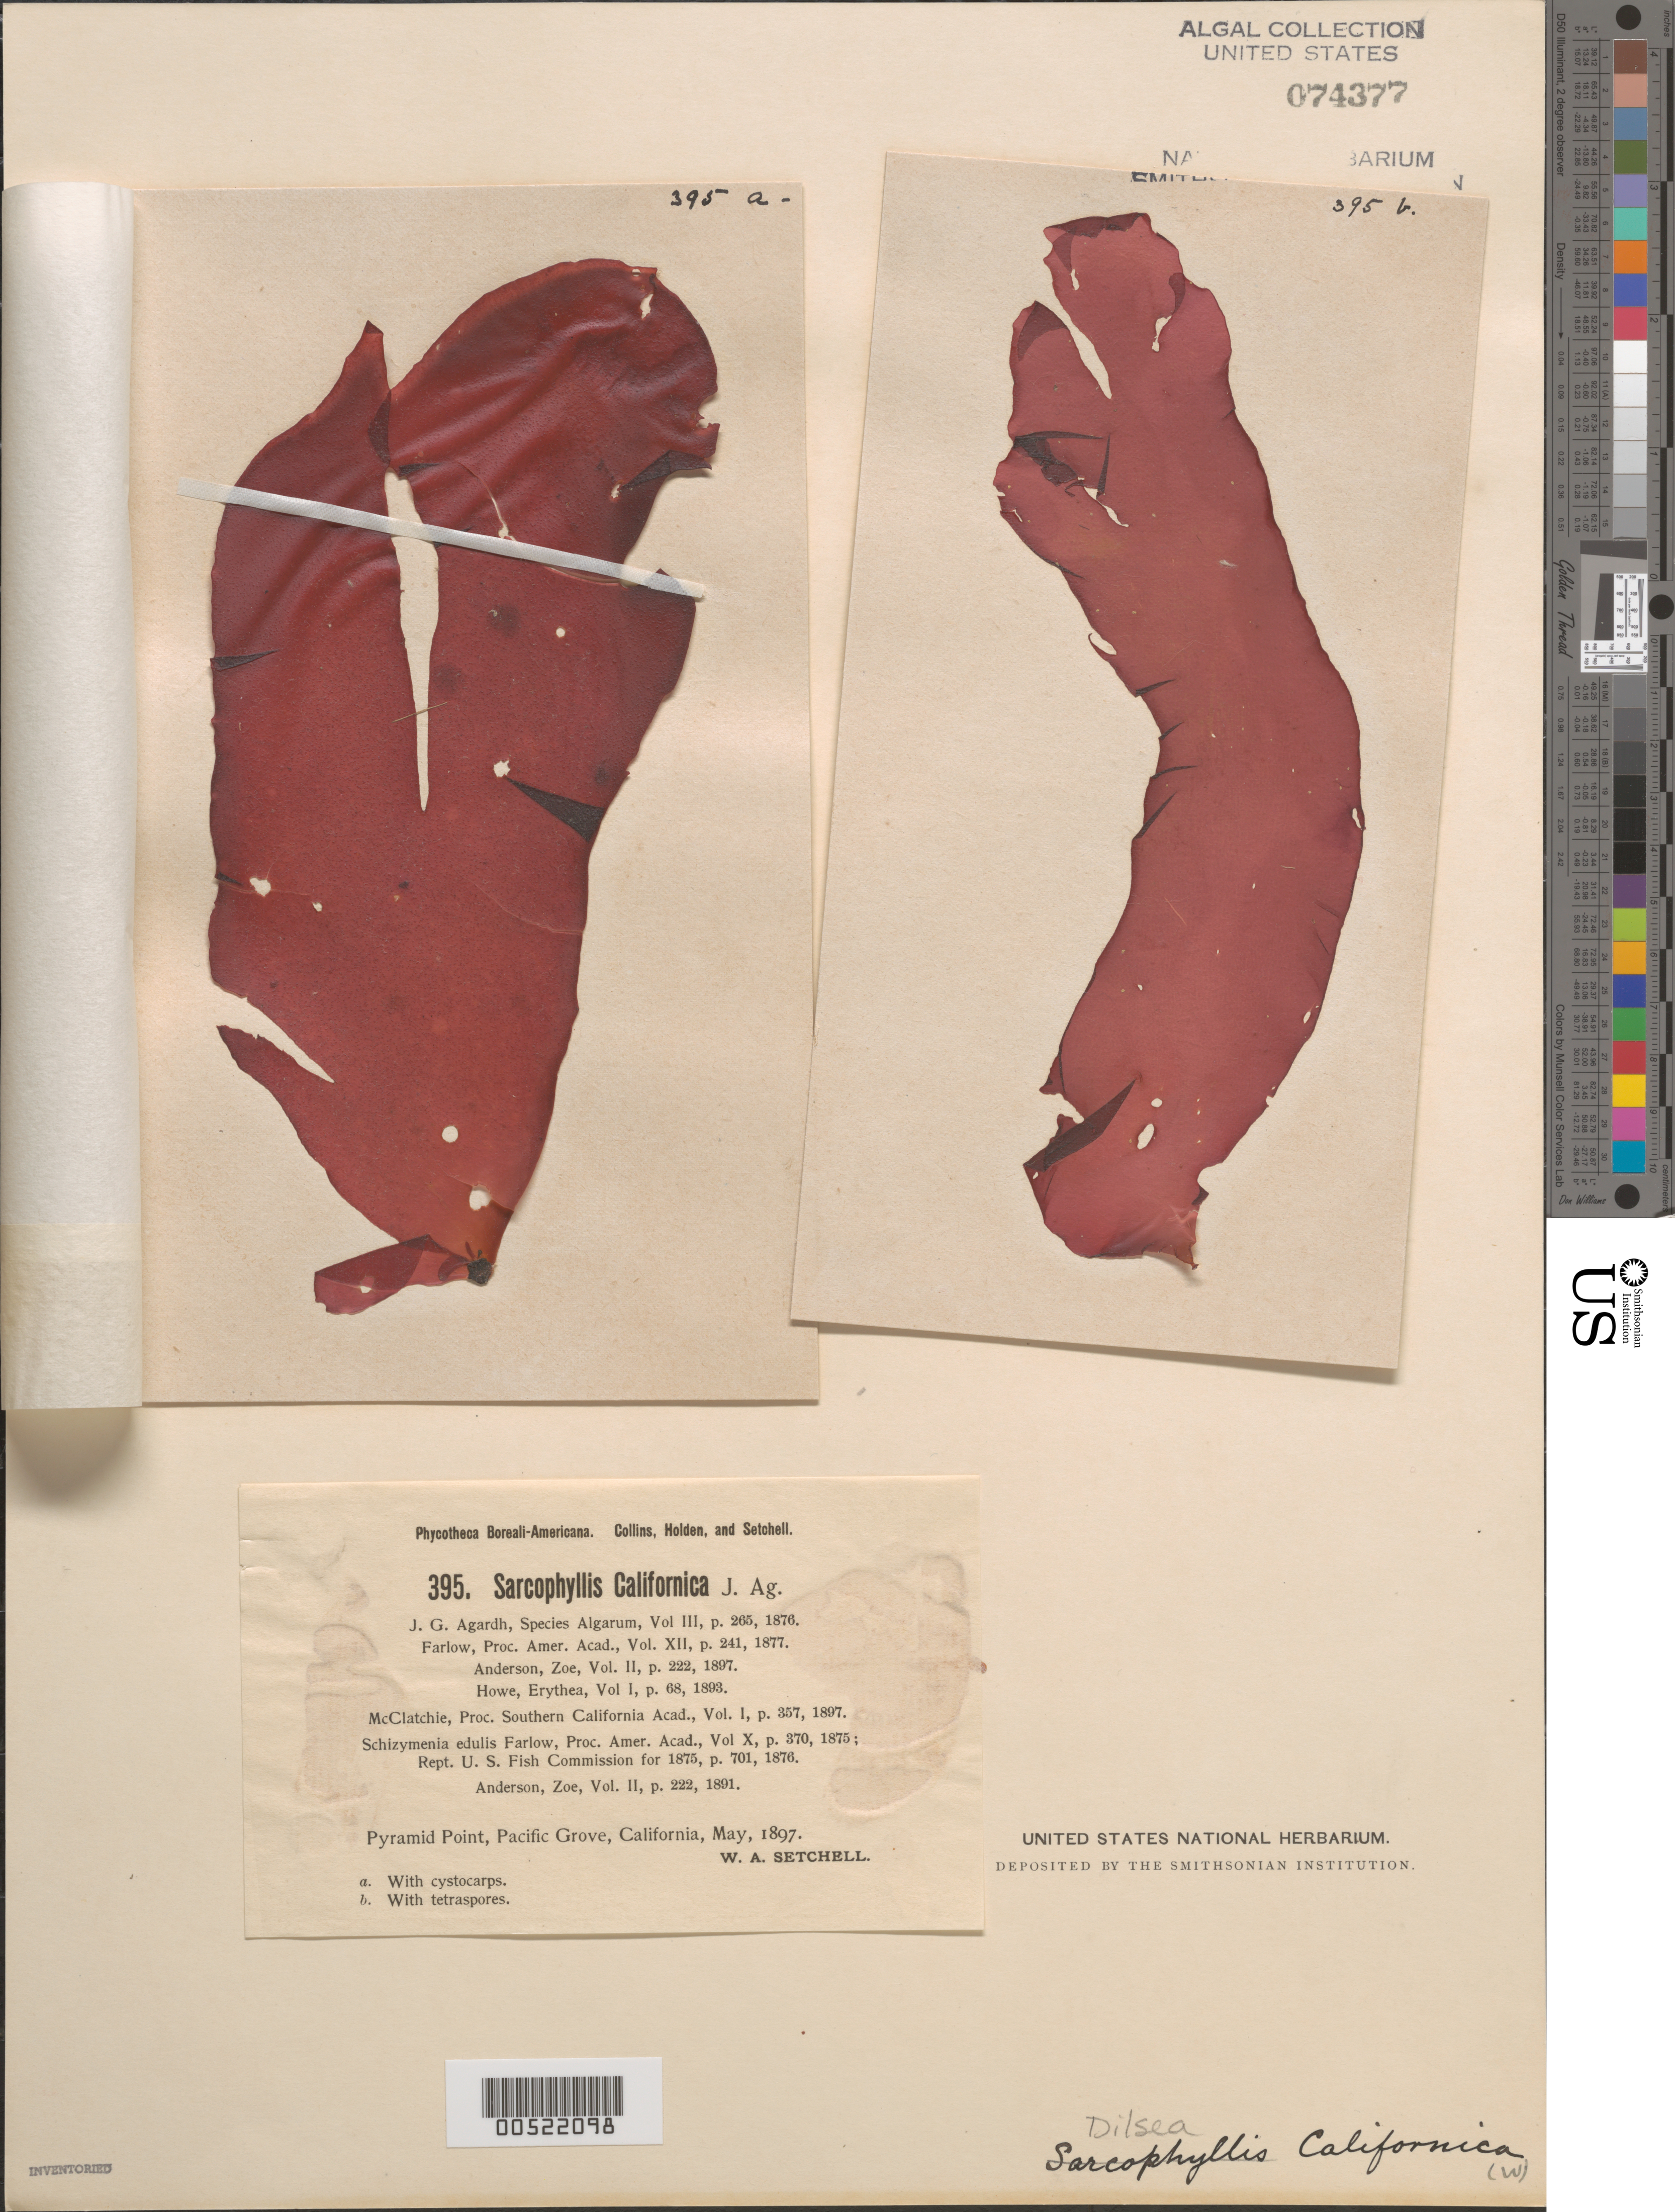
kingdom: Plantae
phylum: Rhodophyta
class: Florideophyceae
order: Gigartinales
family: Dumontiaceae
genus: Dilsea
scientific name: Dilsea californica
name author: (J. Agardh) Kuntze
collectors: W. Setchell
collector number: PB-A 395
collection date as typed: May 1897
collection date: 1897-05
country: United States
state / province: California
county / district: Monterey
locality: Pyramid Point, Pacific Grove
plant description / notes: Collins, Holden & Setchell, Phycotheca Boreali-Americana, as Sarcophyllis californica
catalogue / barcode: US 74377